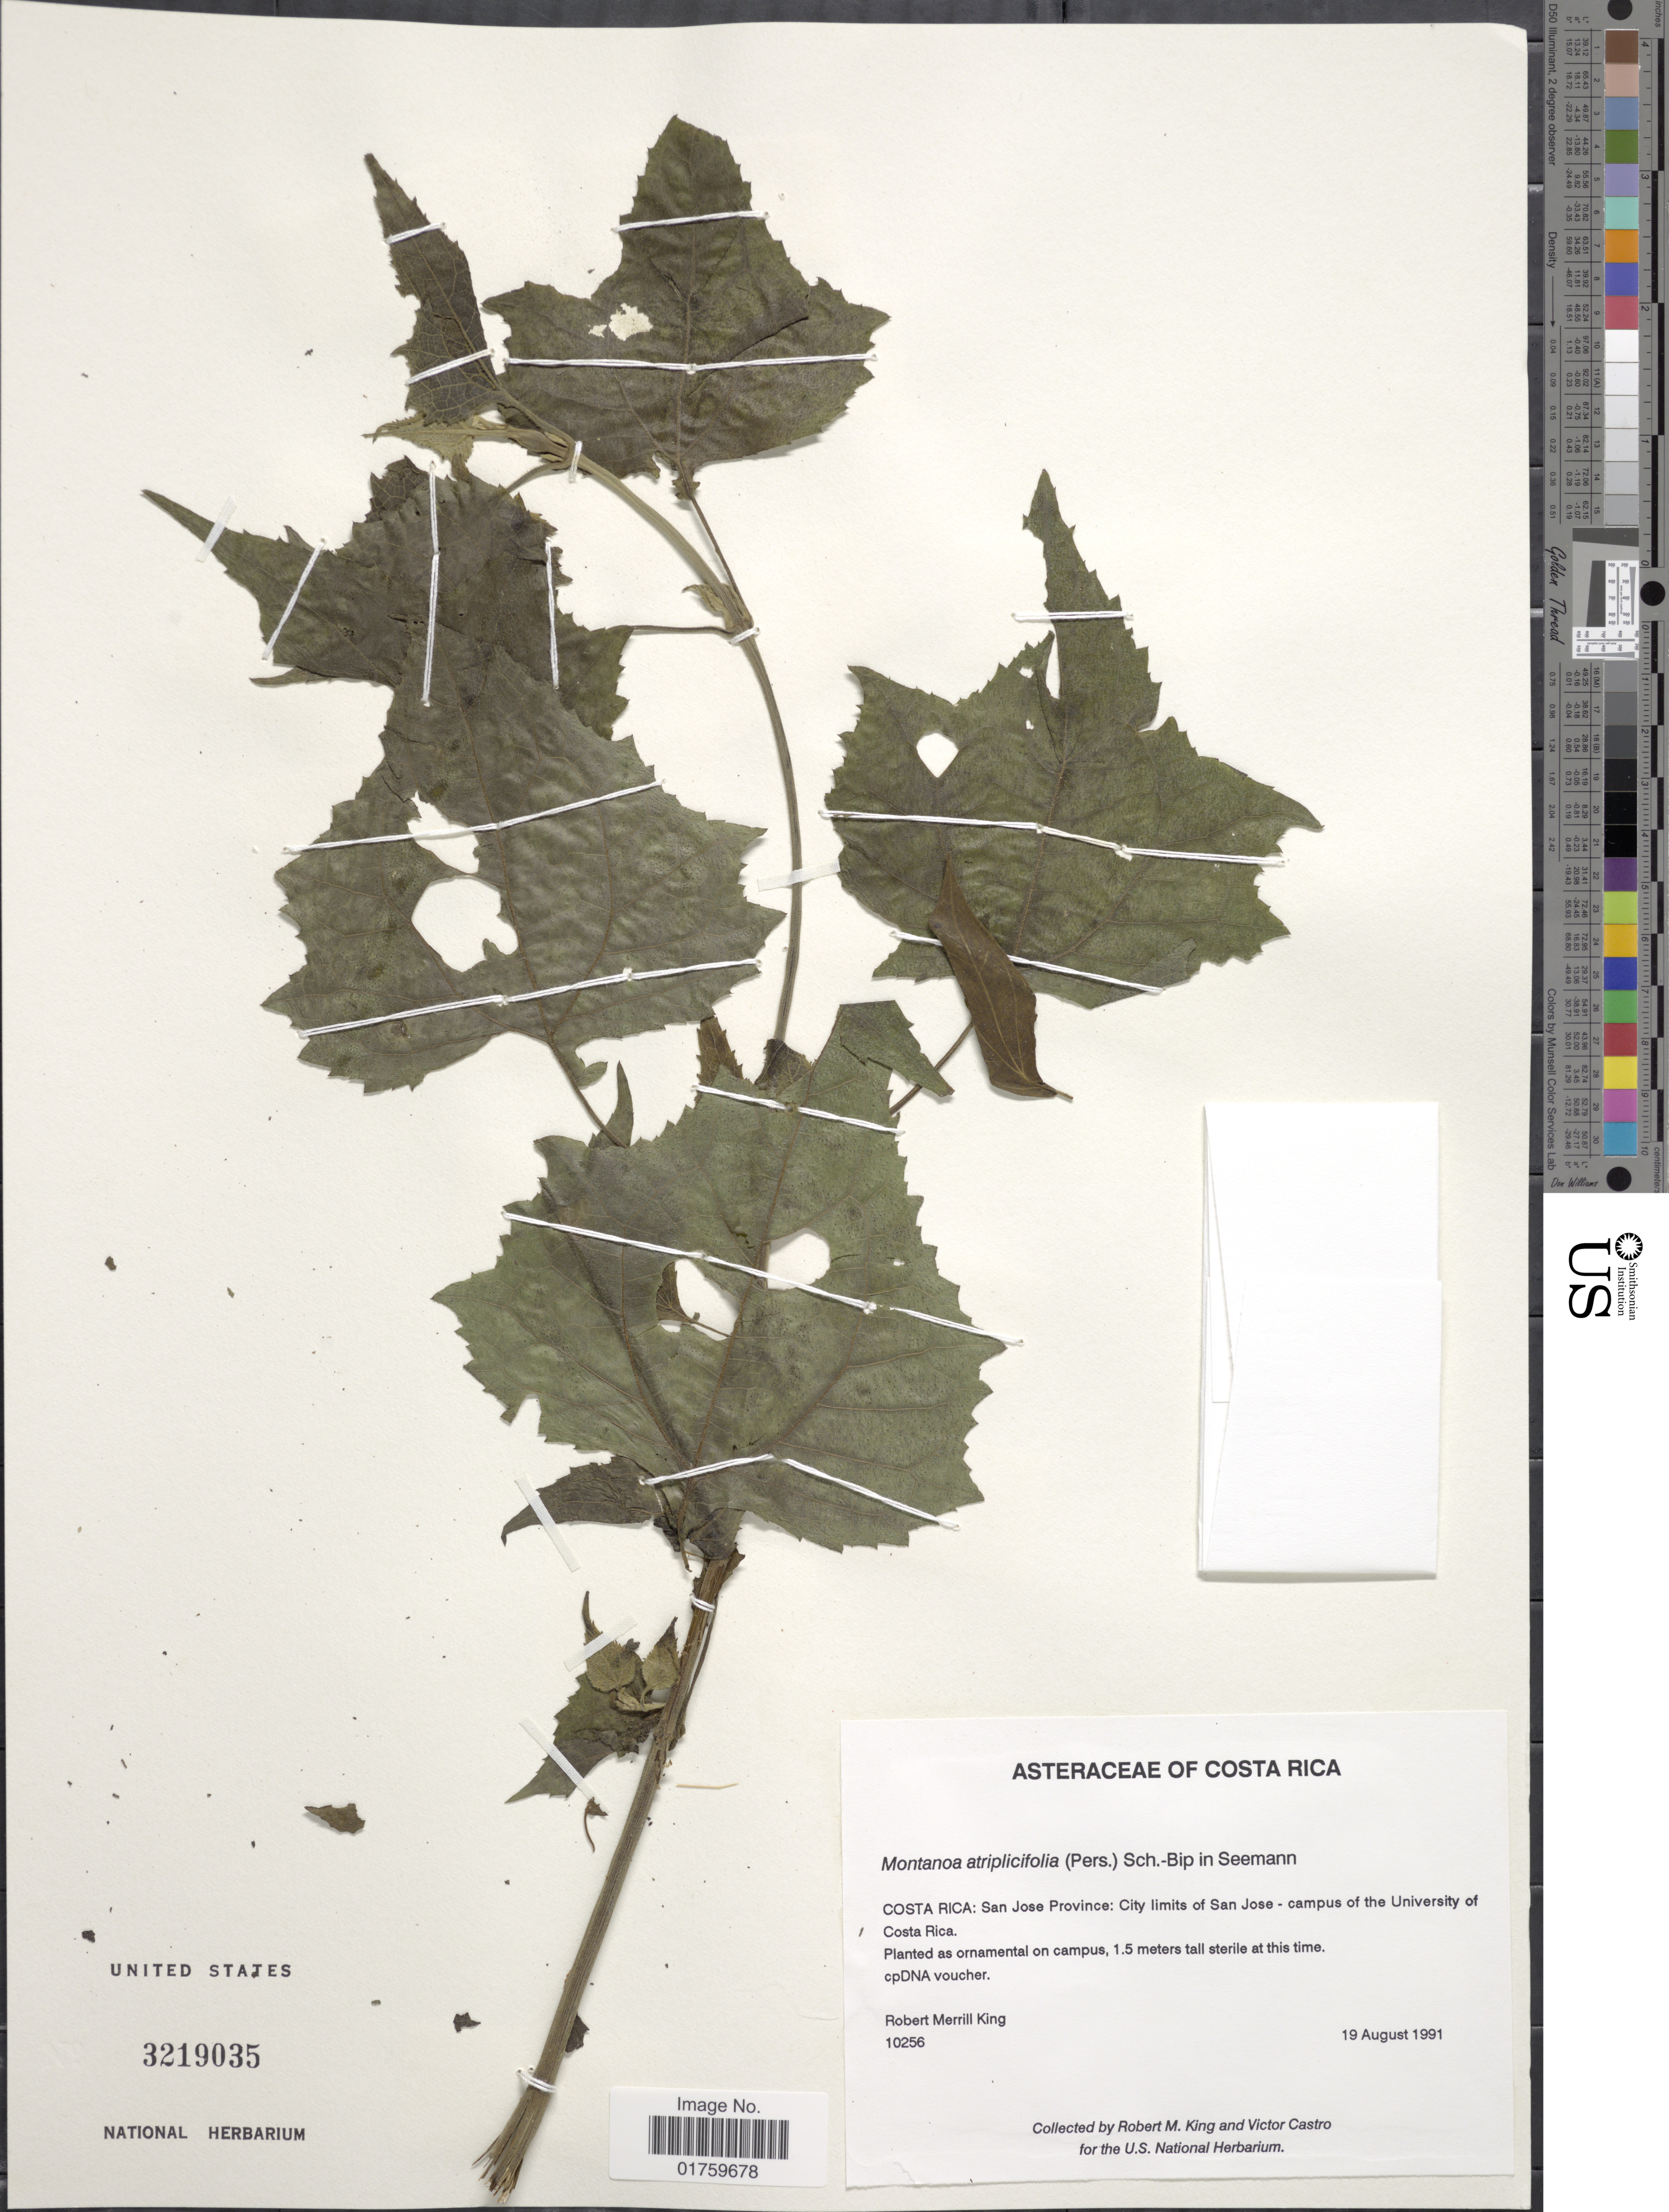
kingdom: Plantae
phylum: Tracheophyta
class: Magnoliopsida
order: Asterales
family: Asteraceae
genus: Montanoa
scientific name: Montanoa atriplicifolia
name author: (Pers.) Sch. Bip.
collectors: R. M. King & V. Castro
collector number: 10256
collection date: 1991-08-19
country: Costa Rica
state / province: San José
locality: City limits of San Jose-campus of the University of Costa Rica.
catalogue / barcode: US 3219035